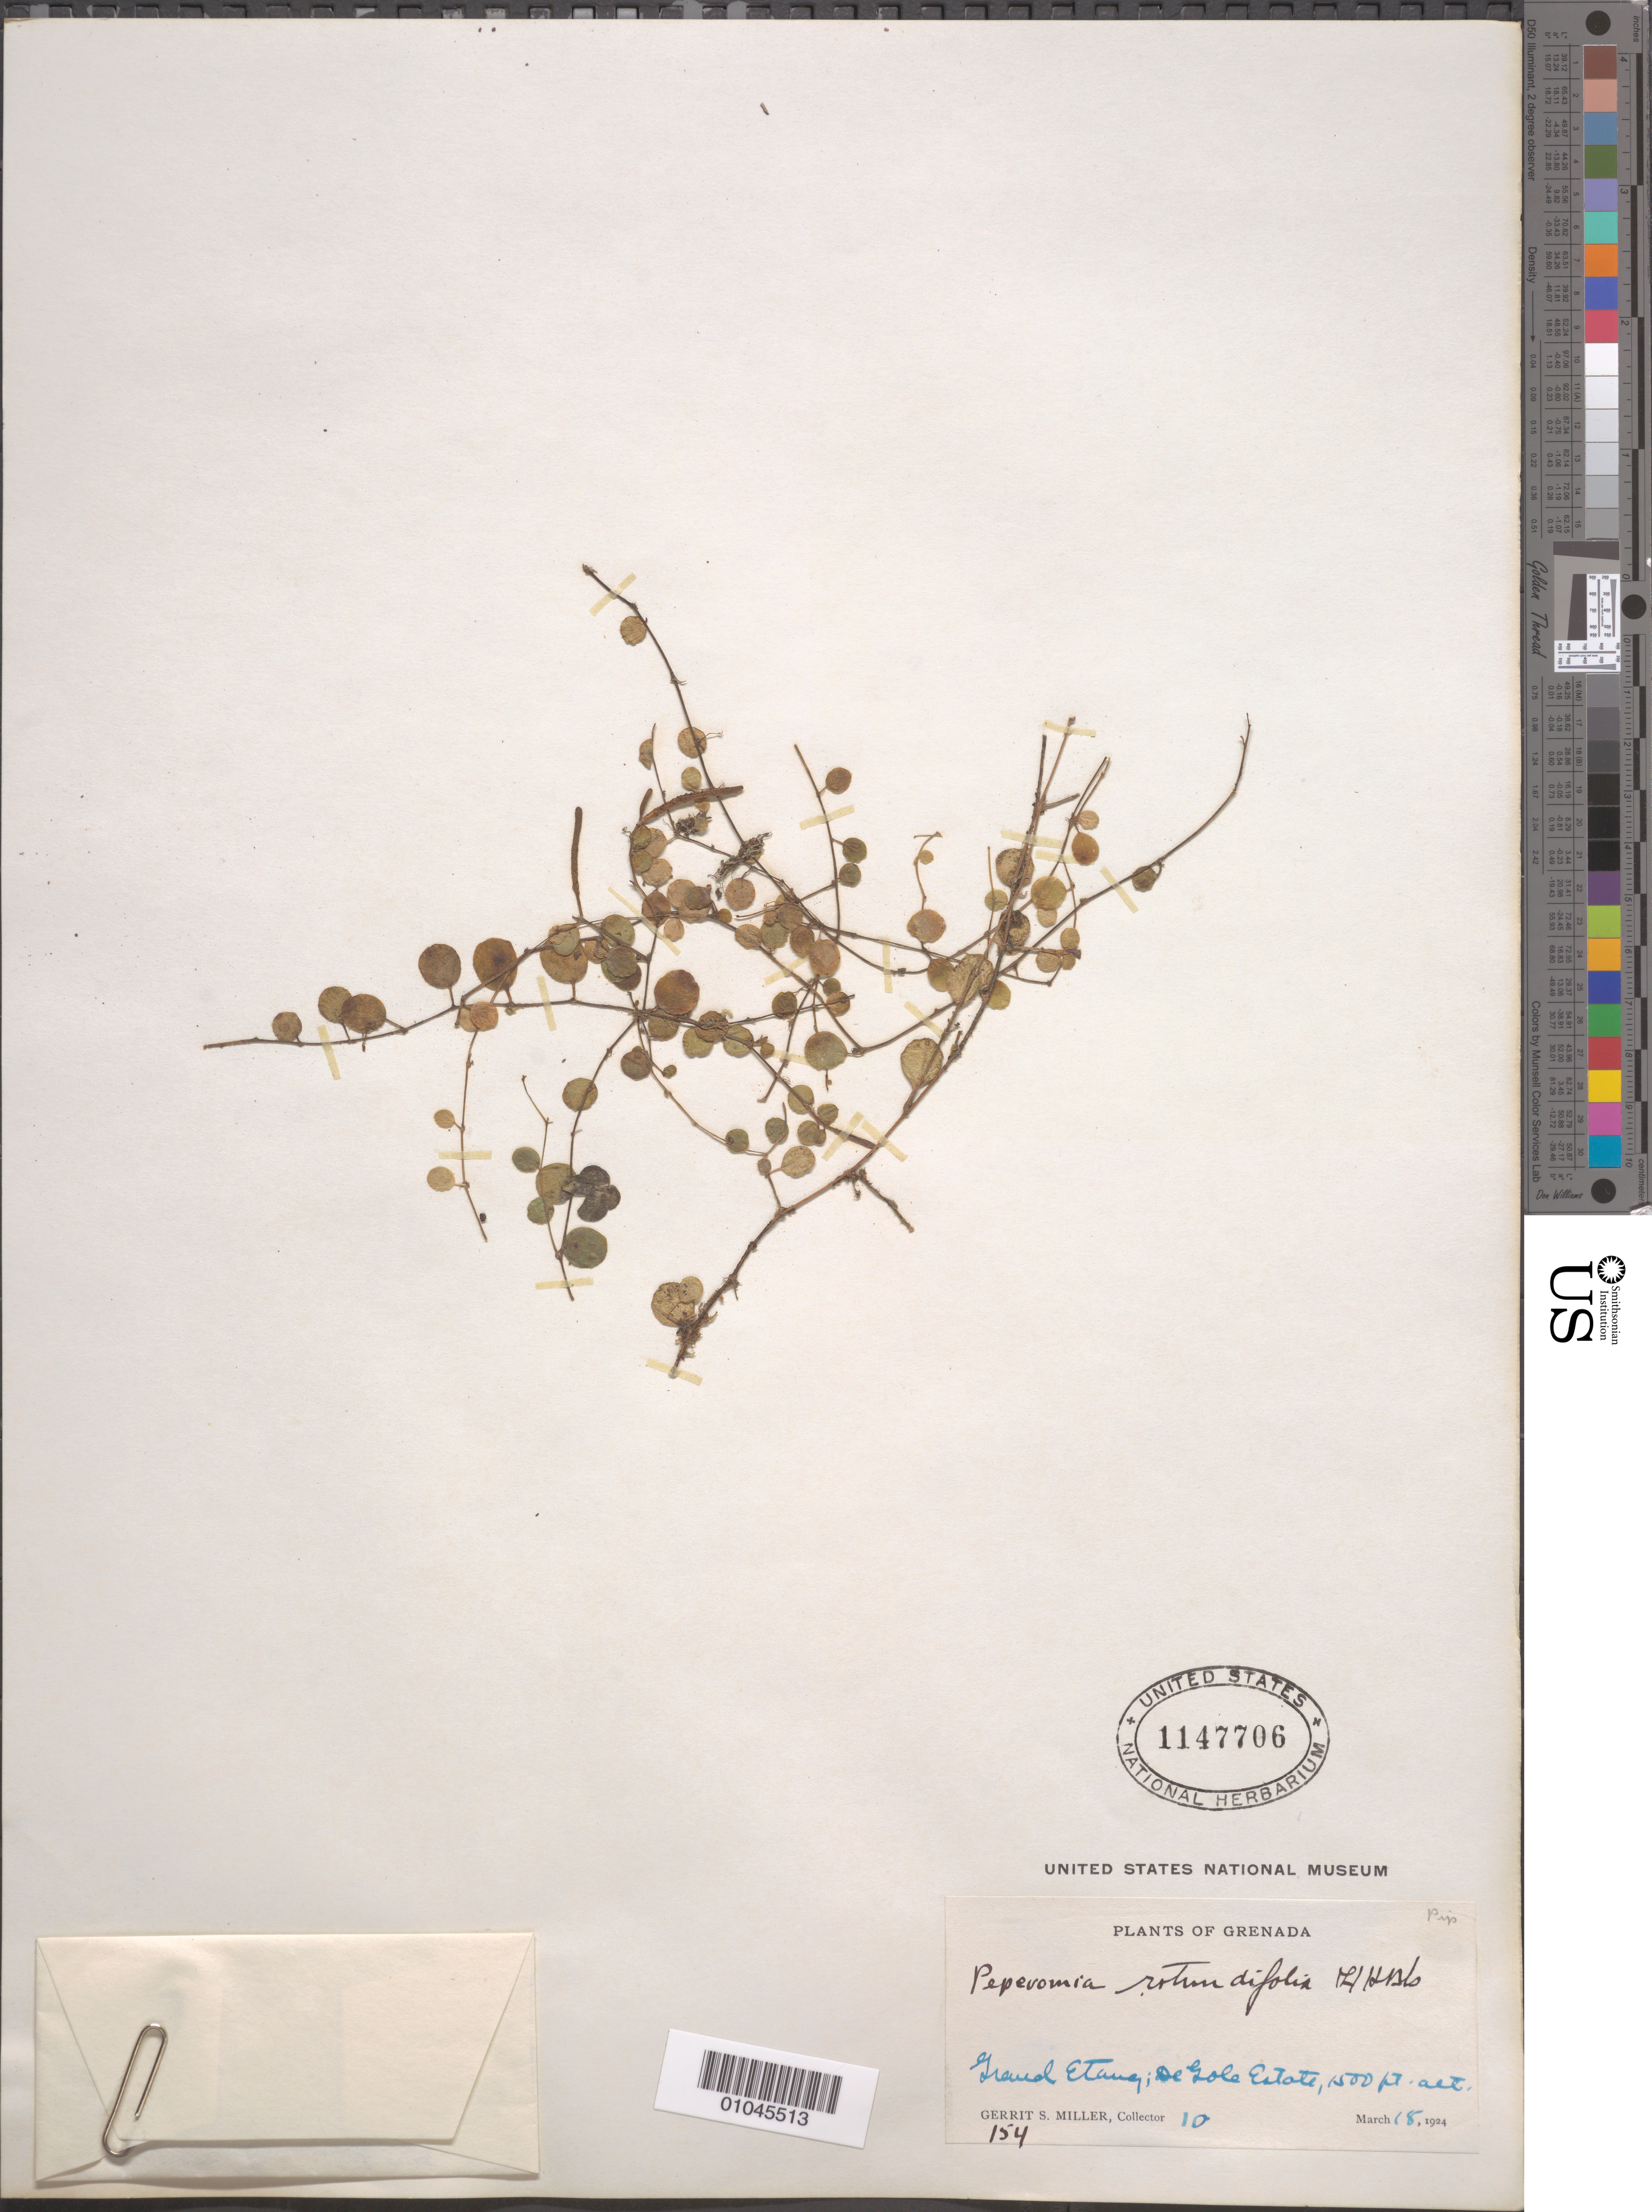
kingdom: Plantae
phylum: Tracheophyta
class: Magnoliopsida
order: Piperales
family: Piperaceae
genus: Peperomia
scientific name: Peperomia rotundifolia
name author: (L.) Kunth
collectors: G. S. Miller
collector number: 10154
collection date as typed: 18 Mar 1924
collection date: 1924-03-18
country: Grenada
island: Grenada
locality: Grand Etang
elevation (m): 457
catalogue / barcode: US 1147706